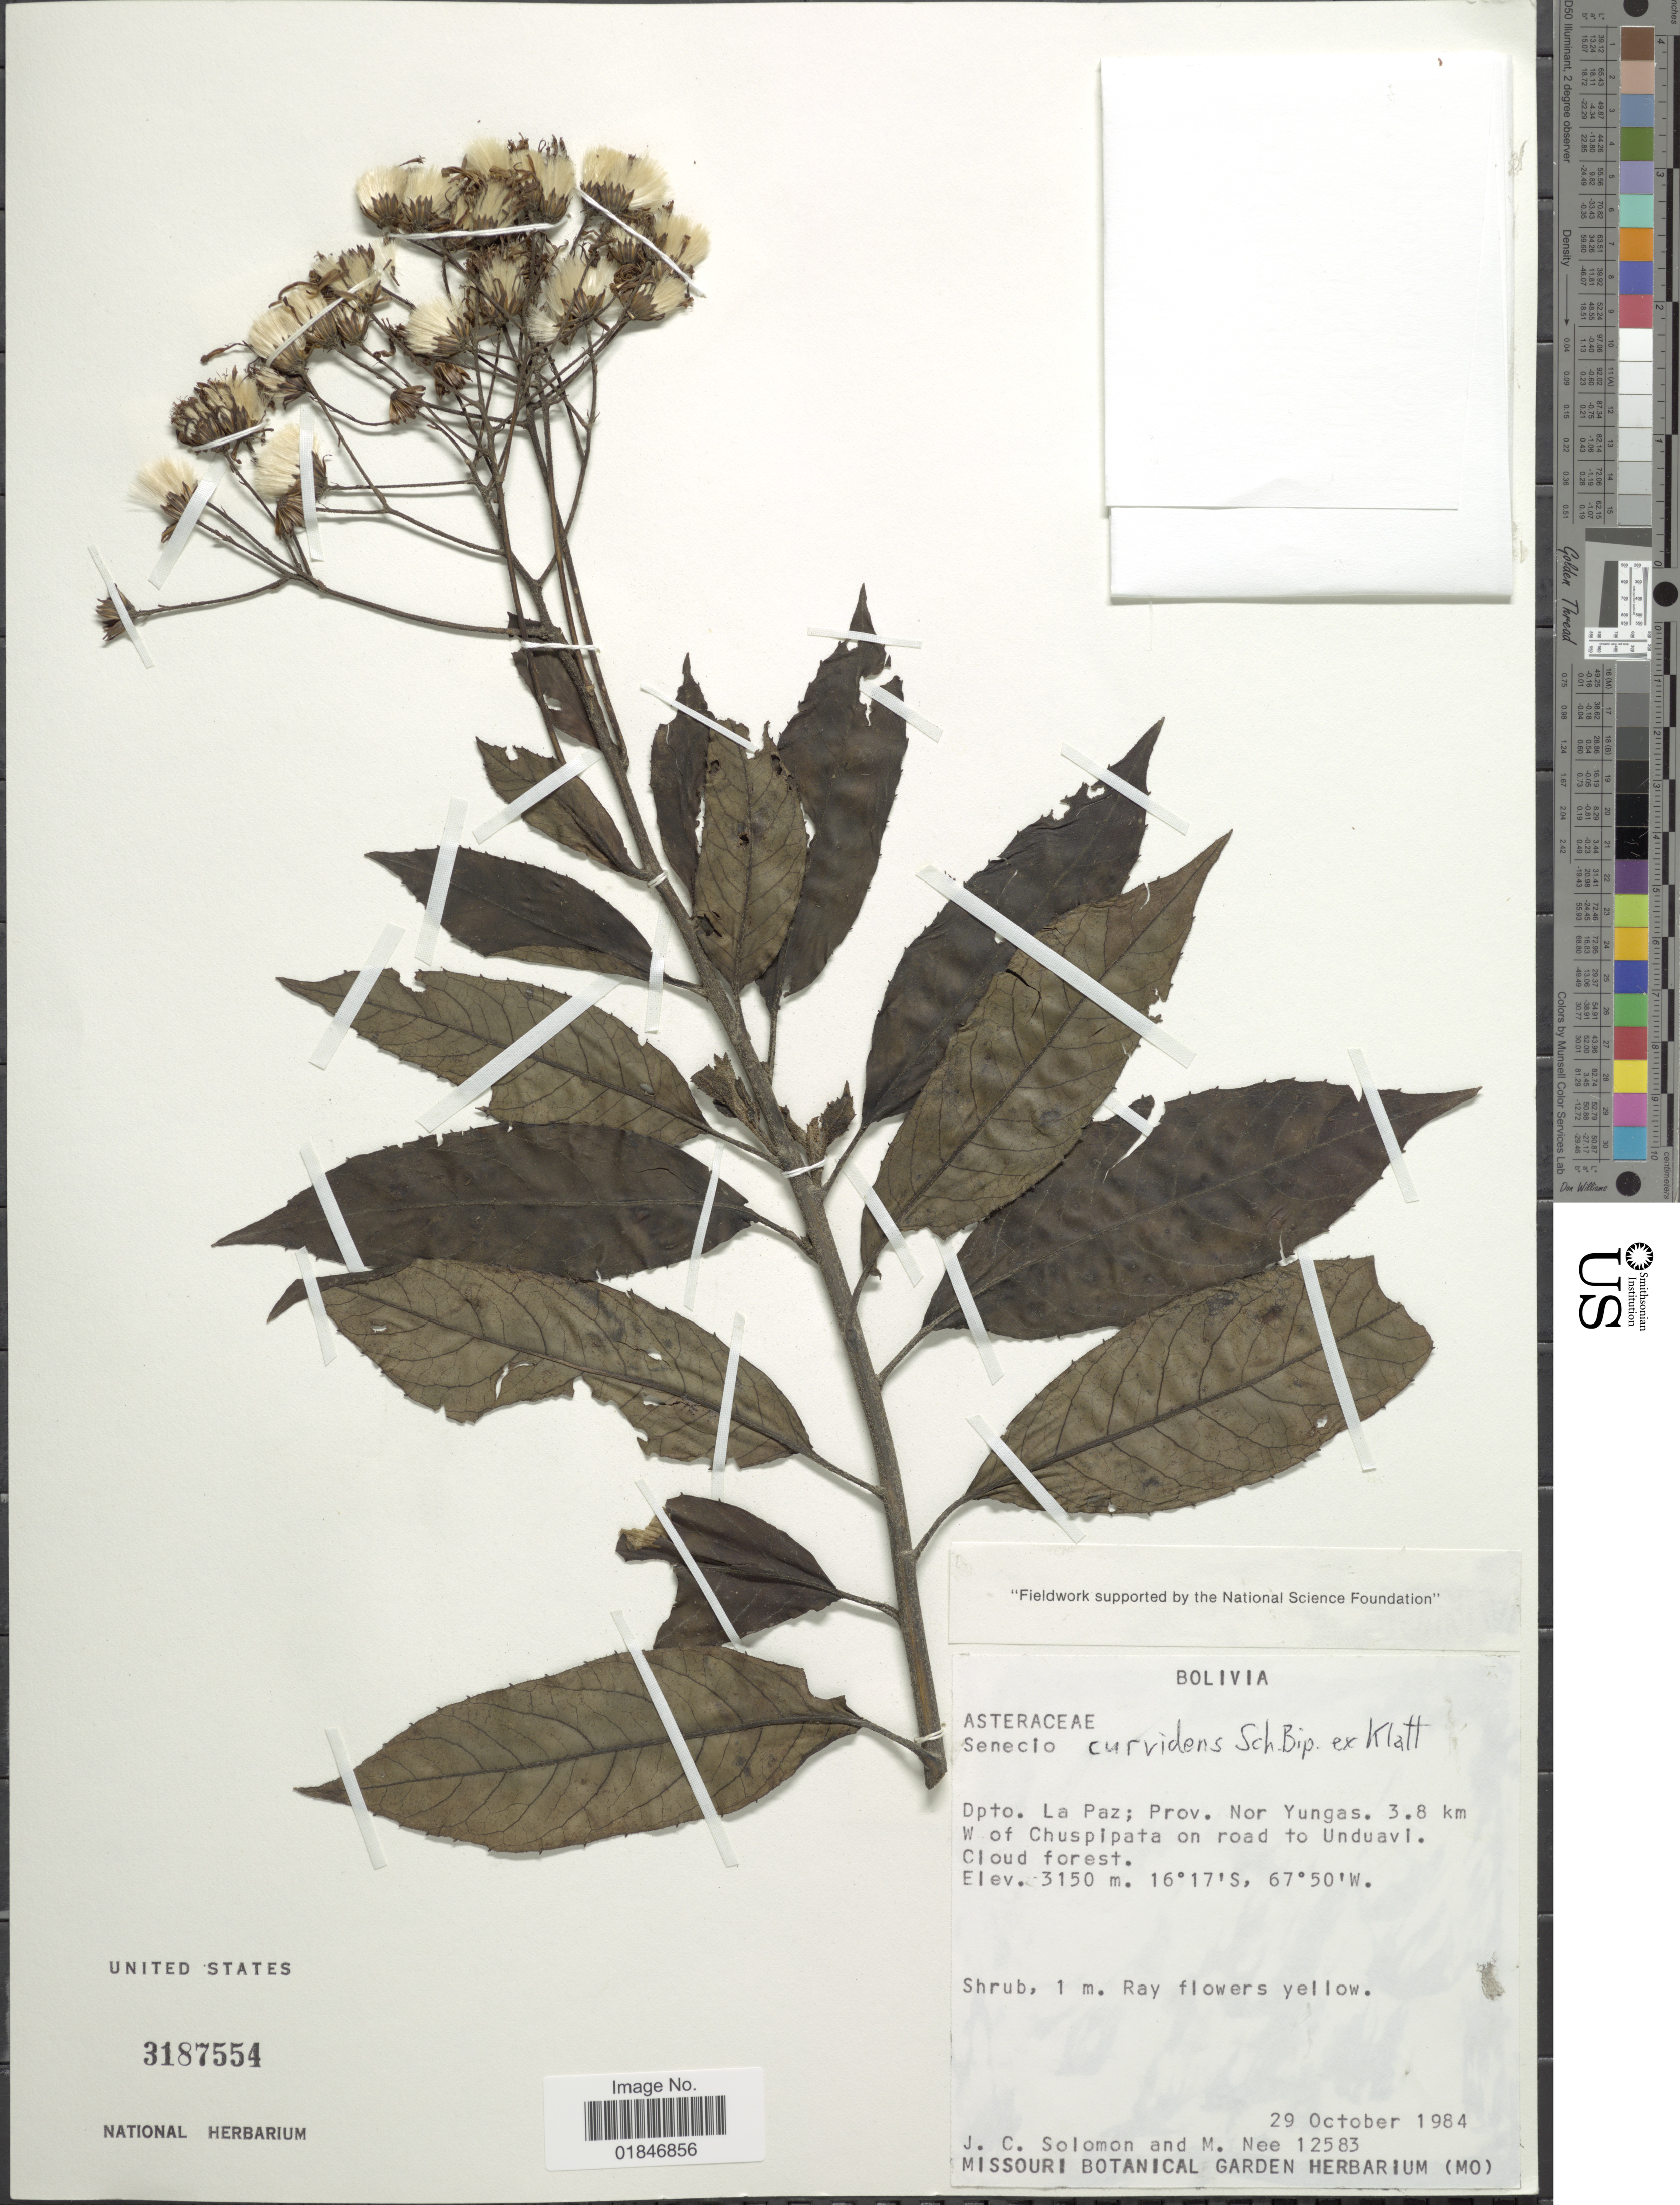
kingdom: Plantae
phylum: Tracheophyta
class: Magnoliopsida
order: Asterales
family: Asteraceae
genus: Dendrophorbium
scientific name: Dendrophorbium curvidens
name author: (Sch. Bip. ex Klatt) C. Jeffrey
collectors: J. C. Solomon & M. Nee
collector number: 12583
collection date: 1984-10-29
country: Bolivia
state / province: La Paz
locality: Nor Yungas. 3.8 km W of Chuspipata on road to Unduavi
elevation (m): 3150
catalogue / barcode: US 3187554